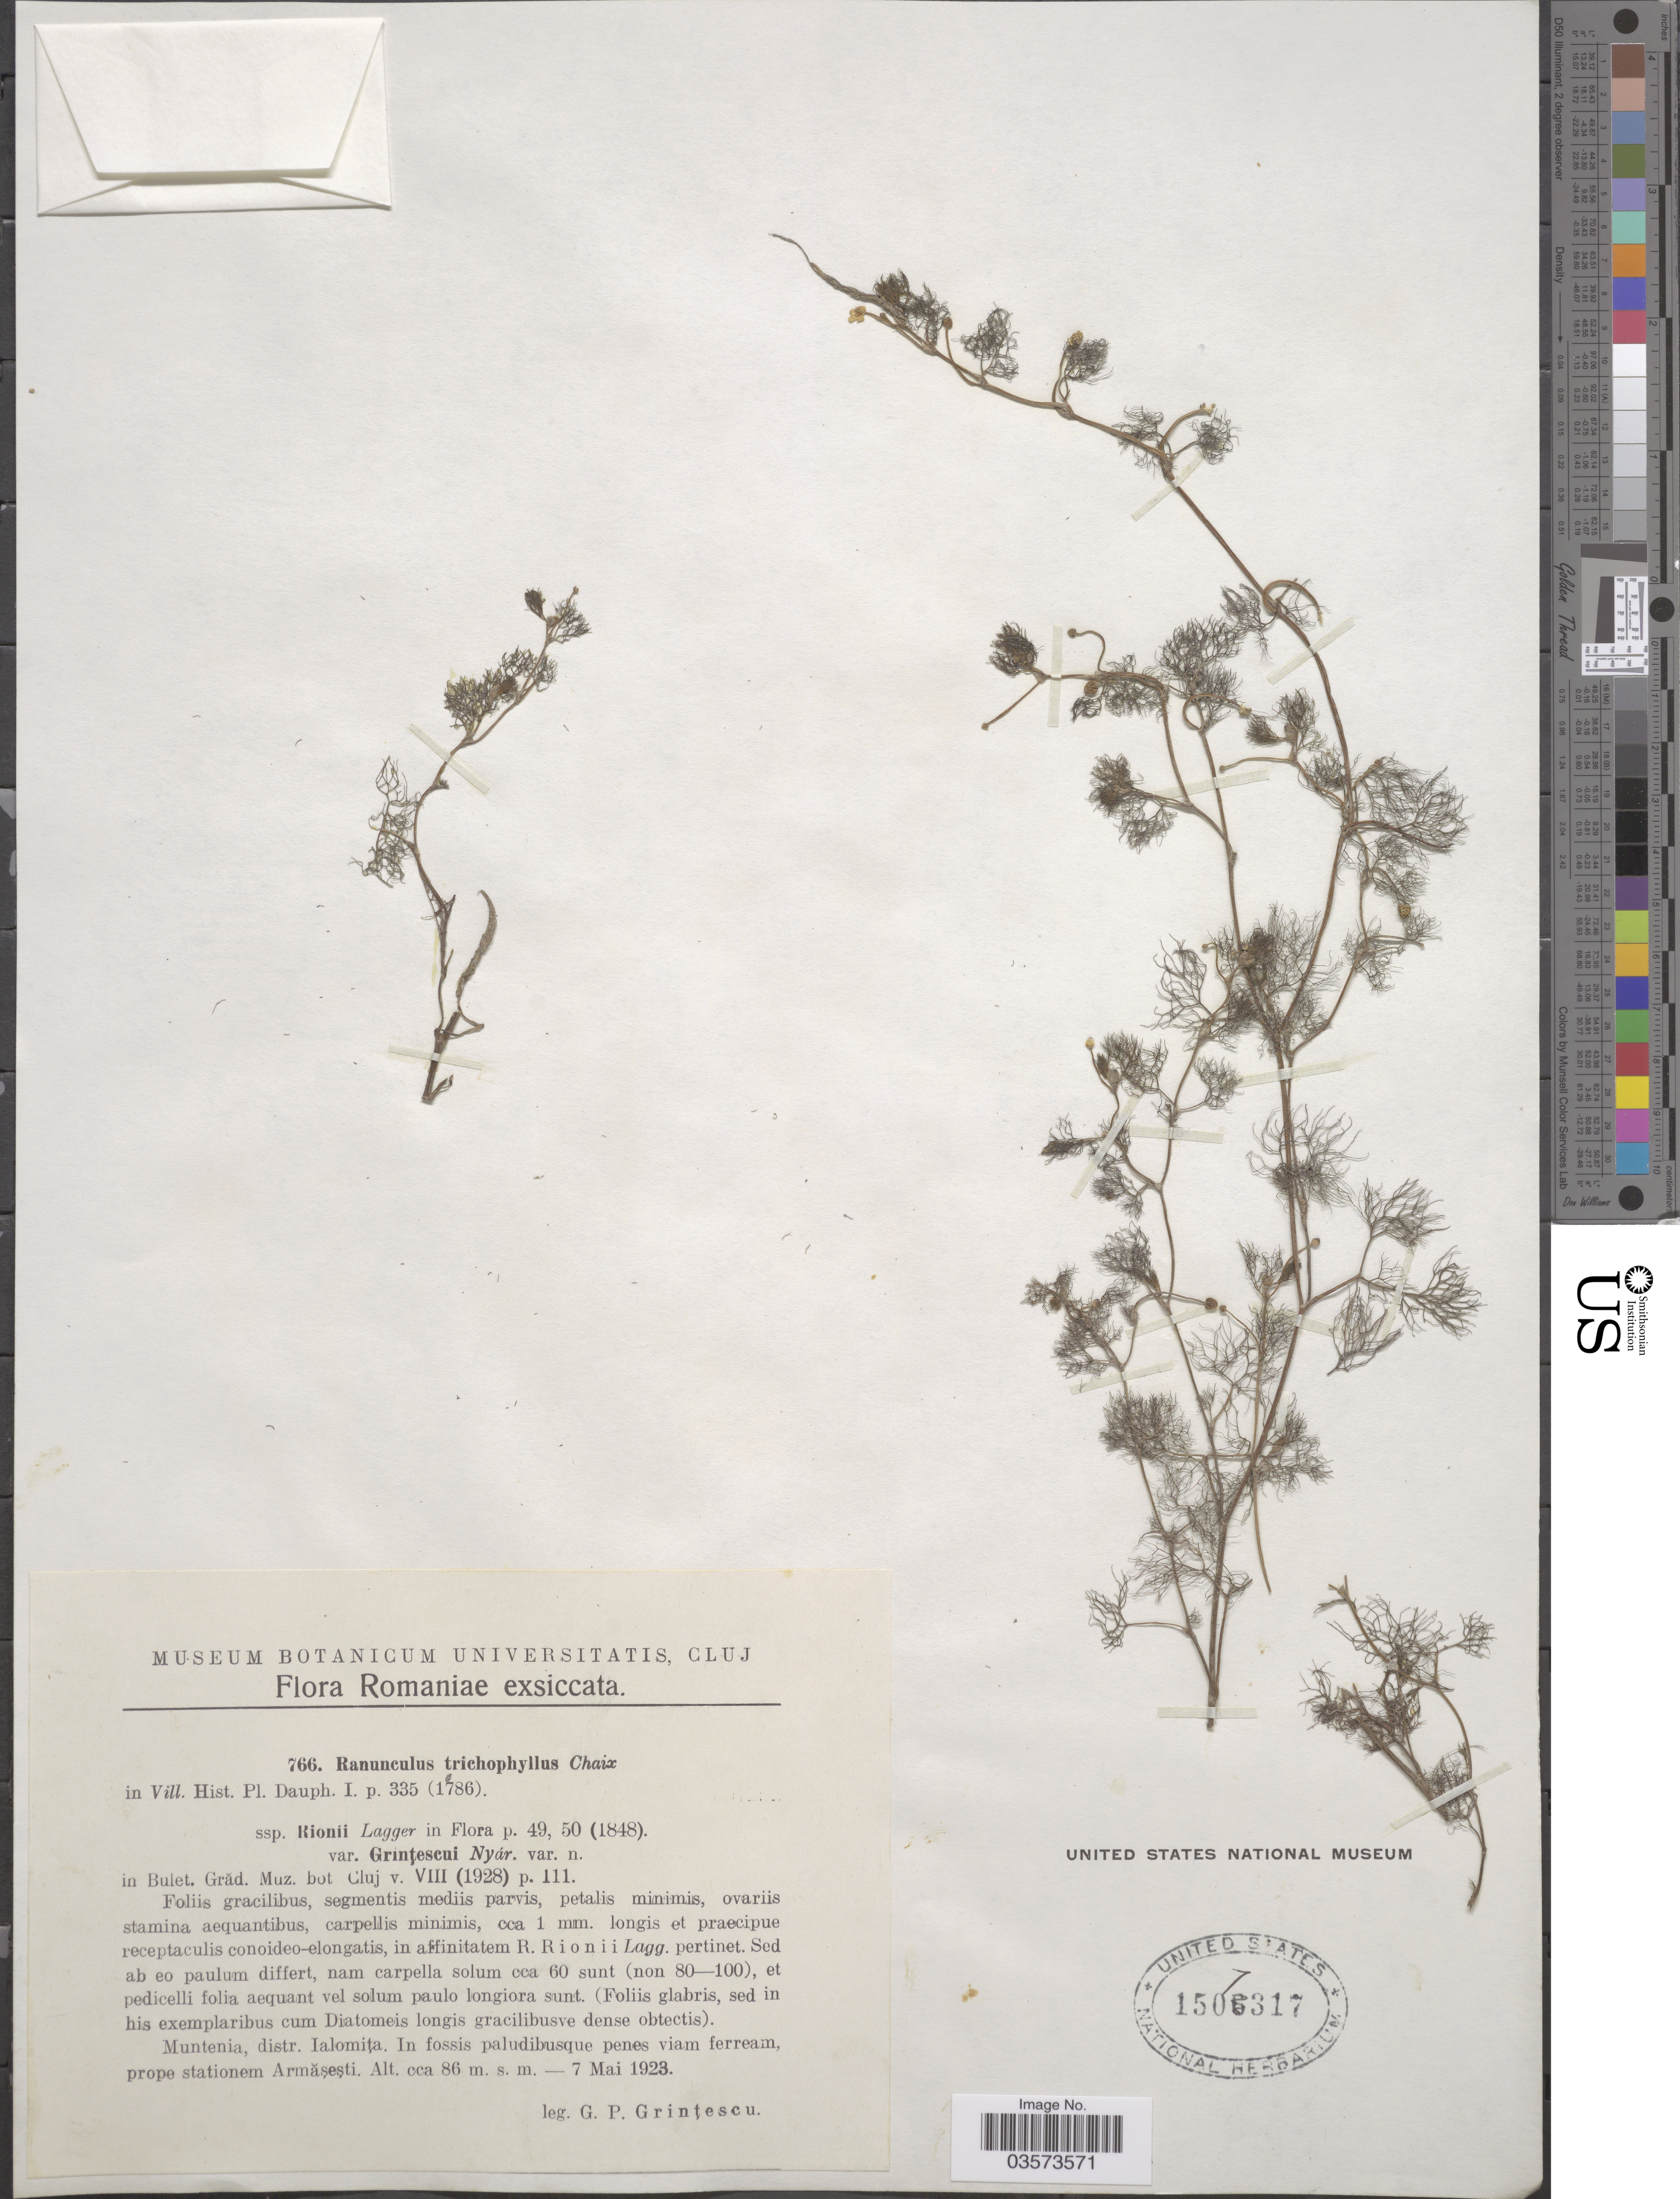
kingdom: Plantae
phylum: Tracheophyta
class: Magnoliopsida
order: Ranunculales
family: Ranunculaceae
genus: Ranunculus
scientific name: Ranunculus trichophyllus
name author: Chaix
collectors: G. Grintescu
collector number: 766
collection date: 1923-05-07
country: Romania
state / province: Ialomita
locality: Muntenia, distr. Ialomita. In fossis paludibusque penes viam ferream, prope stationem Armăşeşti.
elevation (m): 86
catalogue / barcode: US 1507317